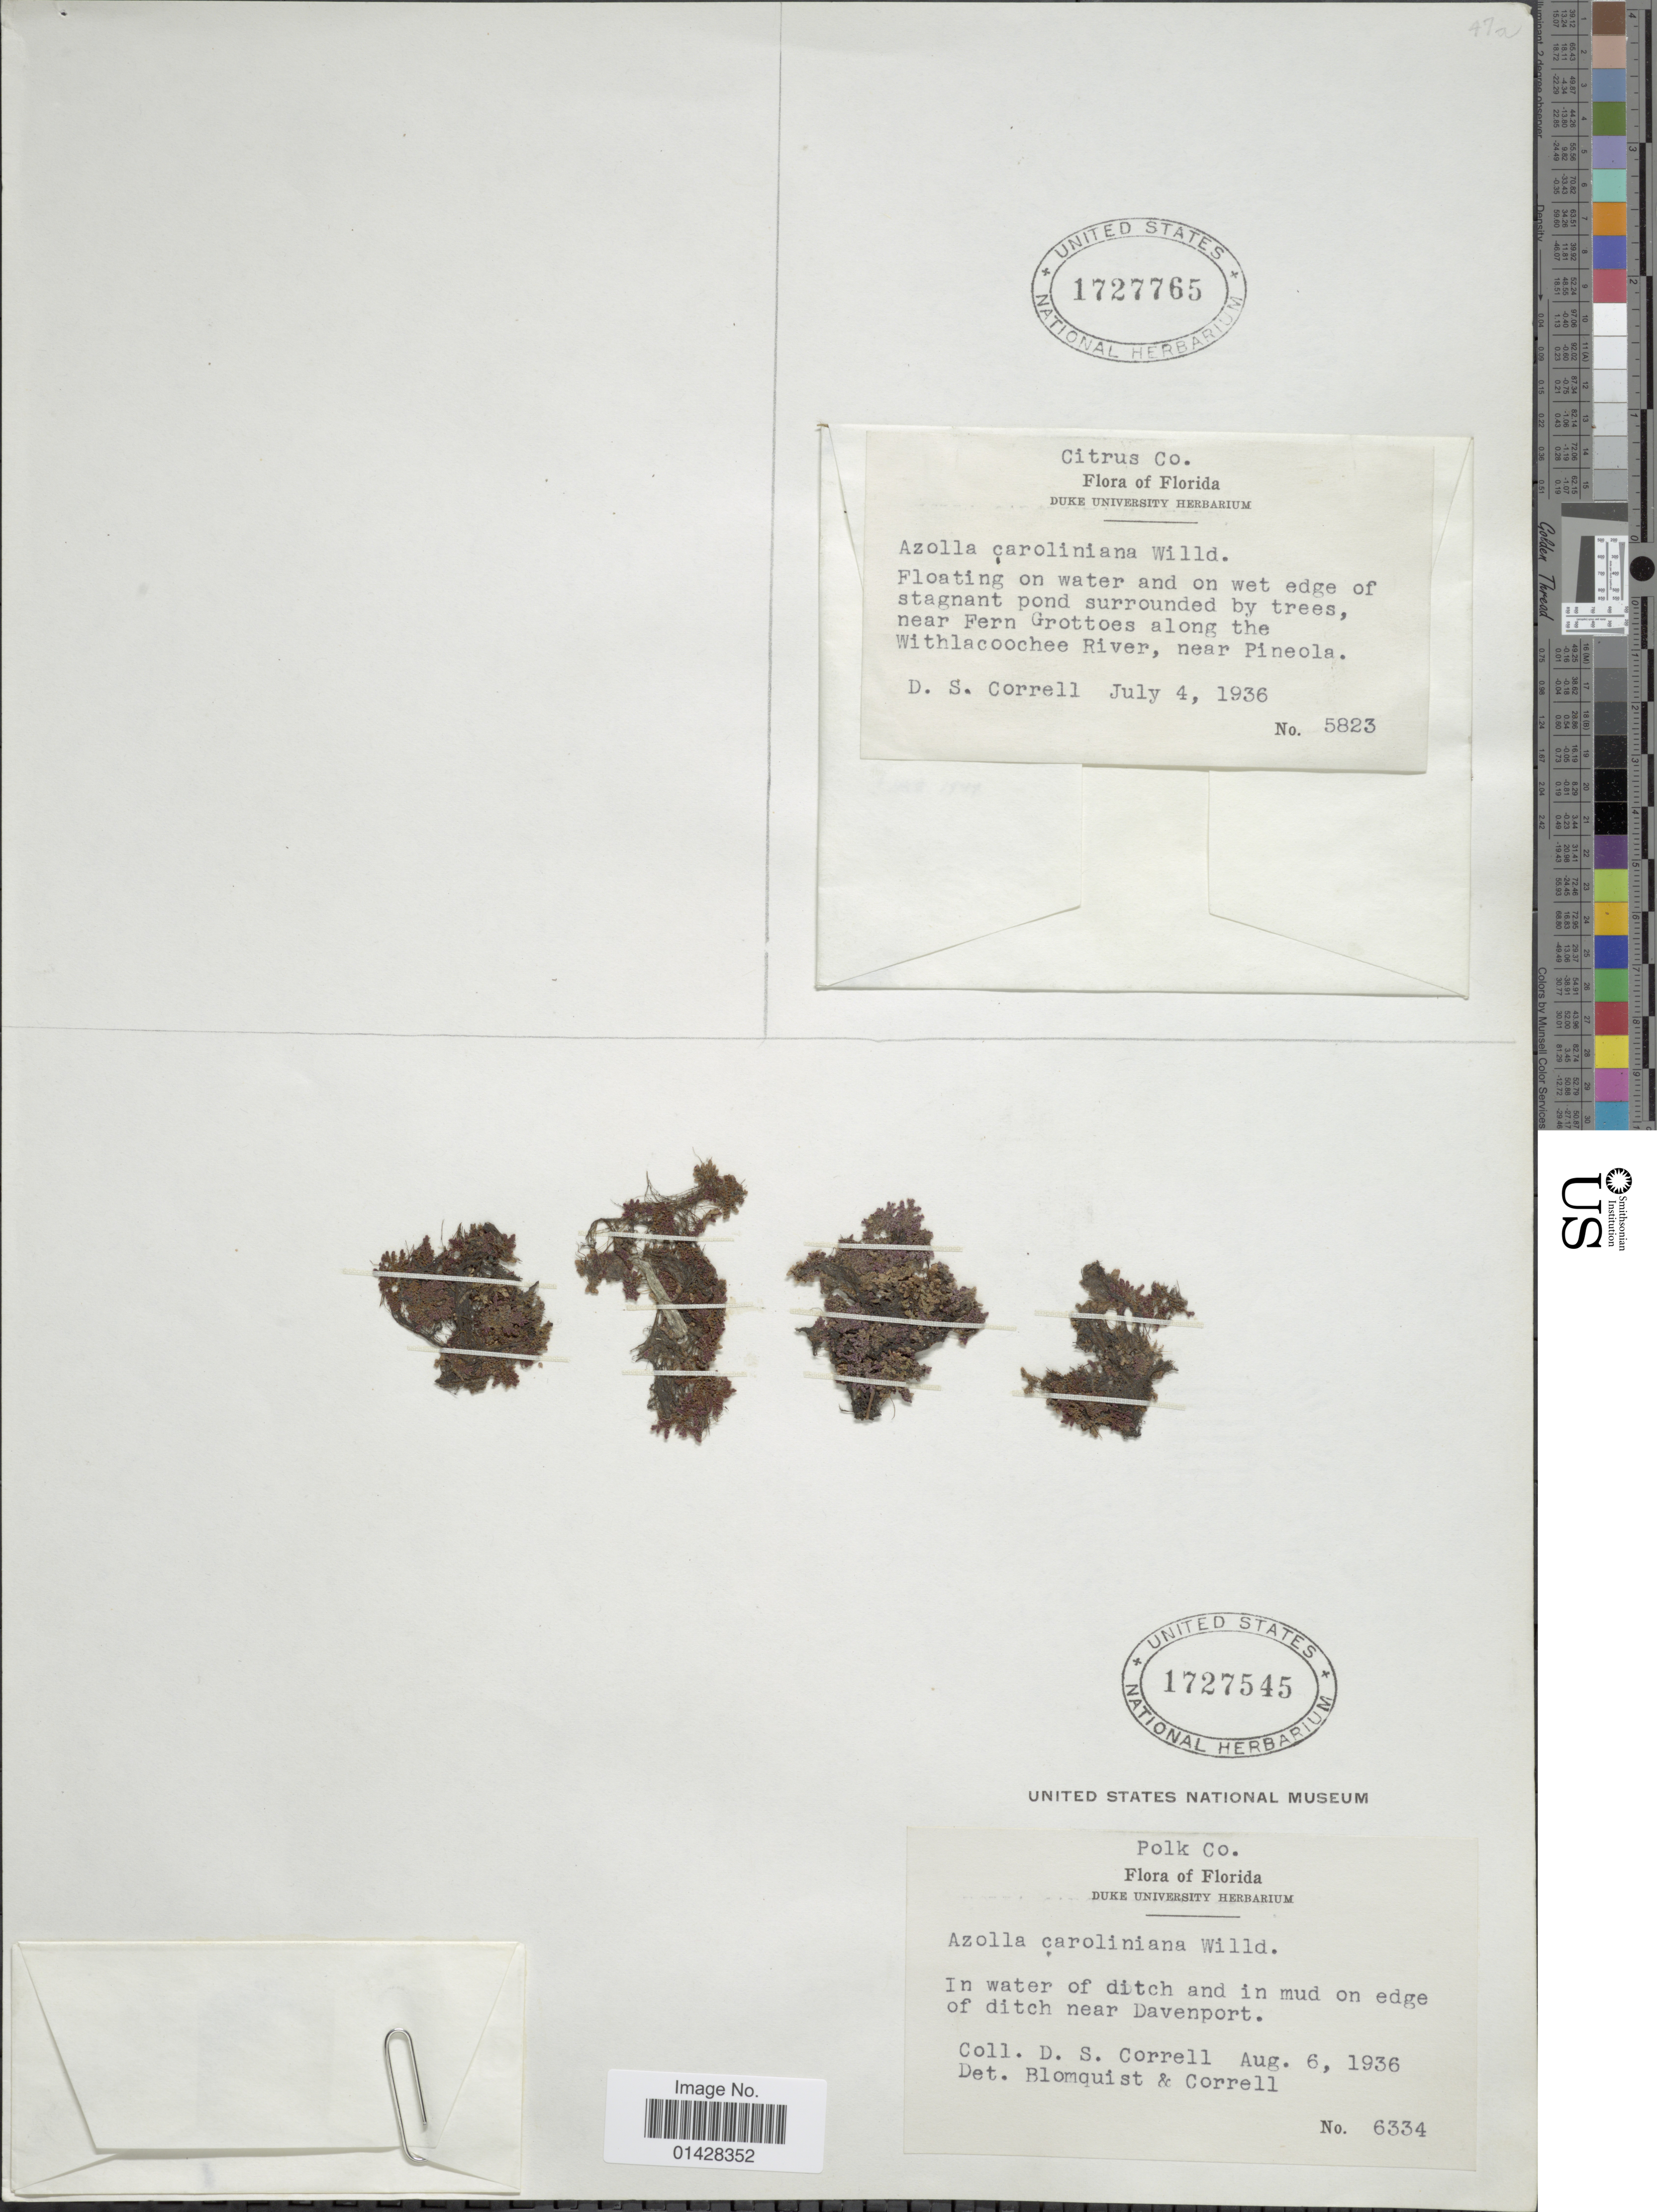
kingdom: Plantae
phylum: Tracheophyta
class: Polypodiopsida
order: Salviniales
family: Salviniaceae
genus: Azolla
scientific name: Azolla caroliniana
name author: Willd.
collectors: D. S. Correll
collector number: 5823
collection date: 1936-07-04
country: United States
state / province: Florida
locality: Citrus Co, Floating on water and on wet edge of stagnant pond surround by trees, near Fern Grottoes along the Withlacooche River, near Pineola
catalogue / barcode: US 1727765-2